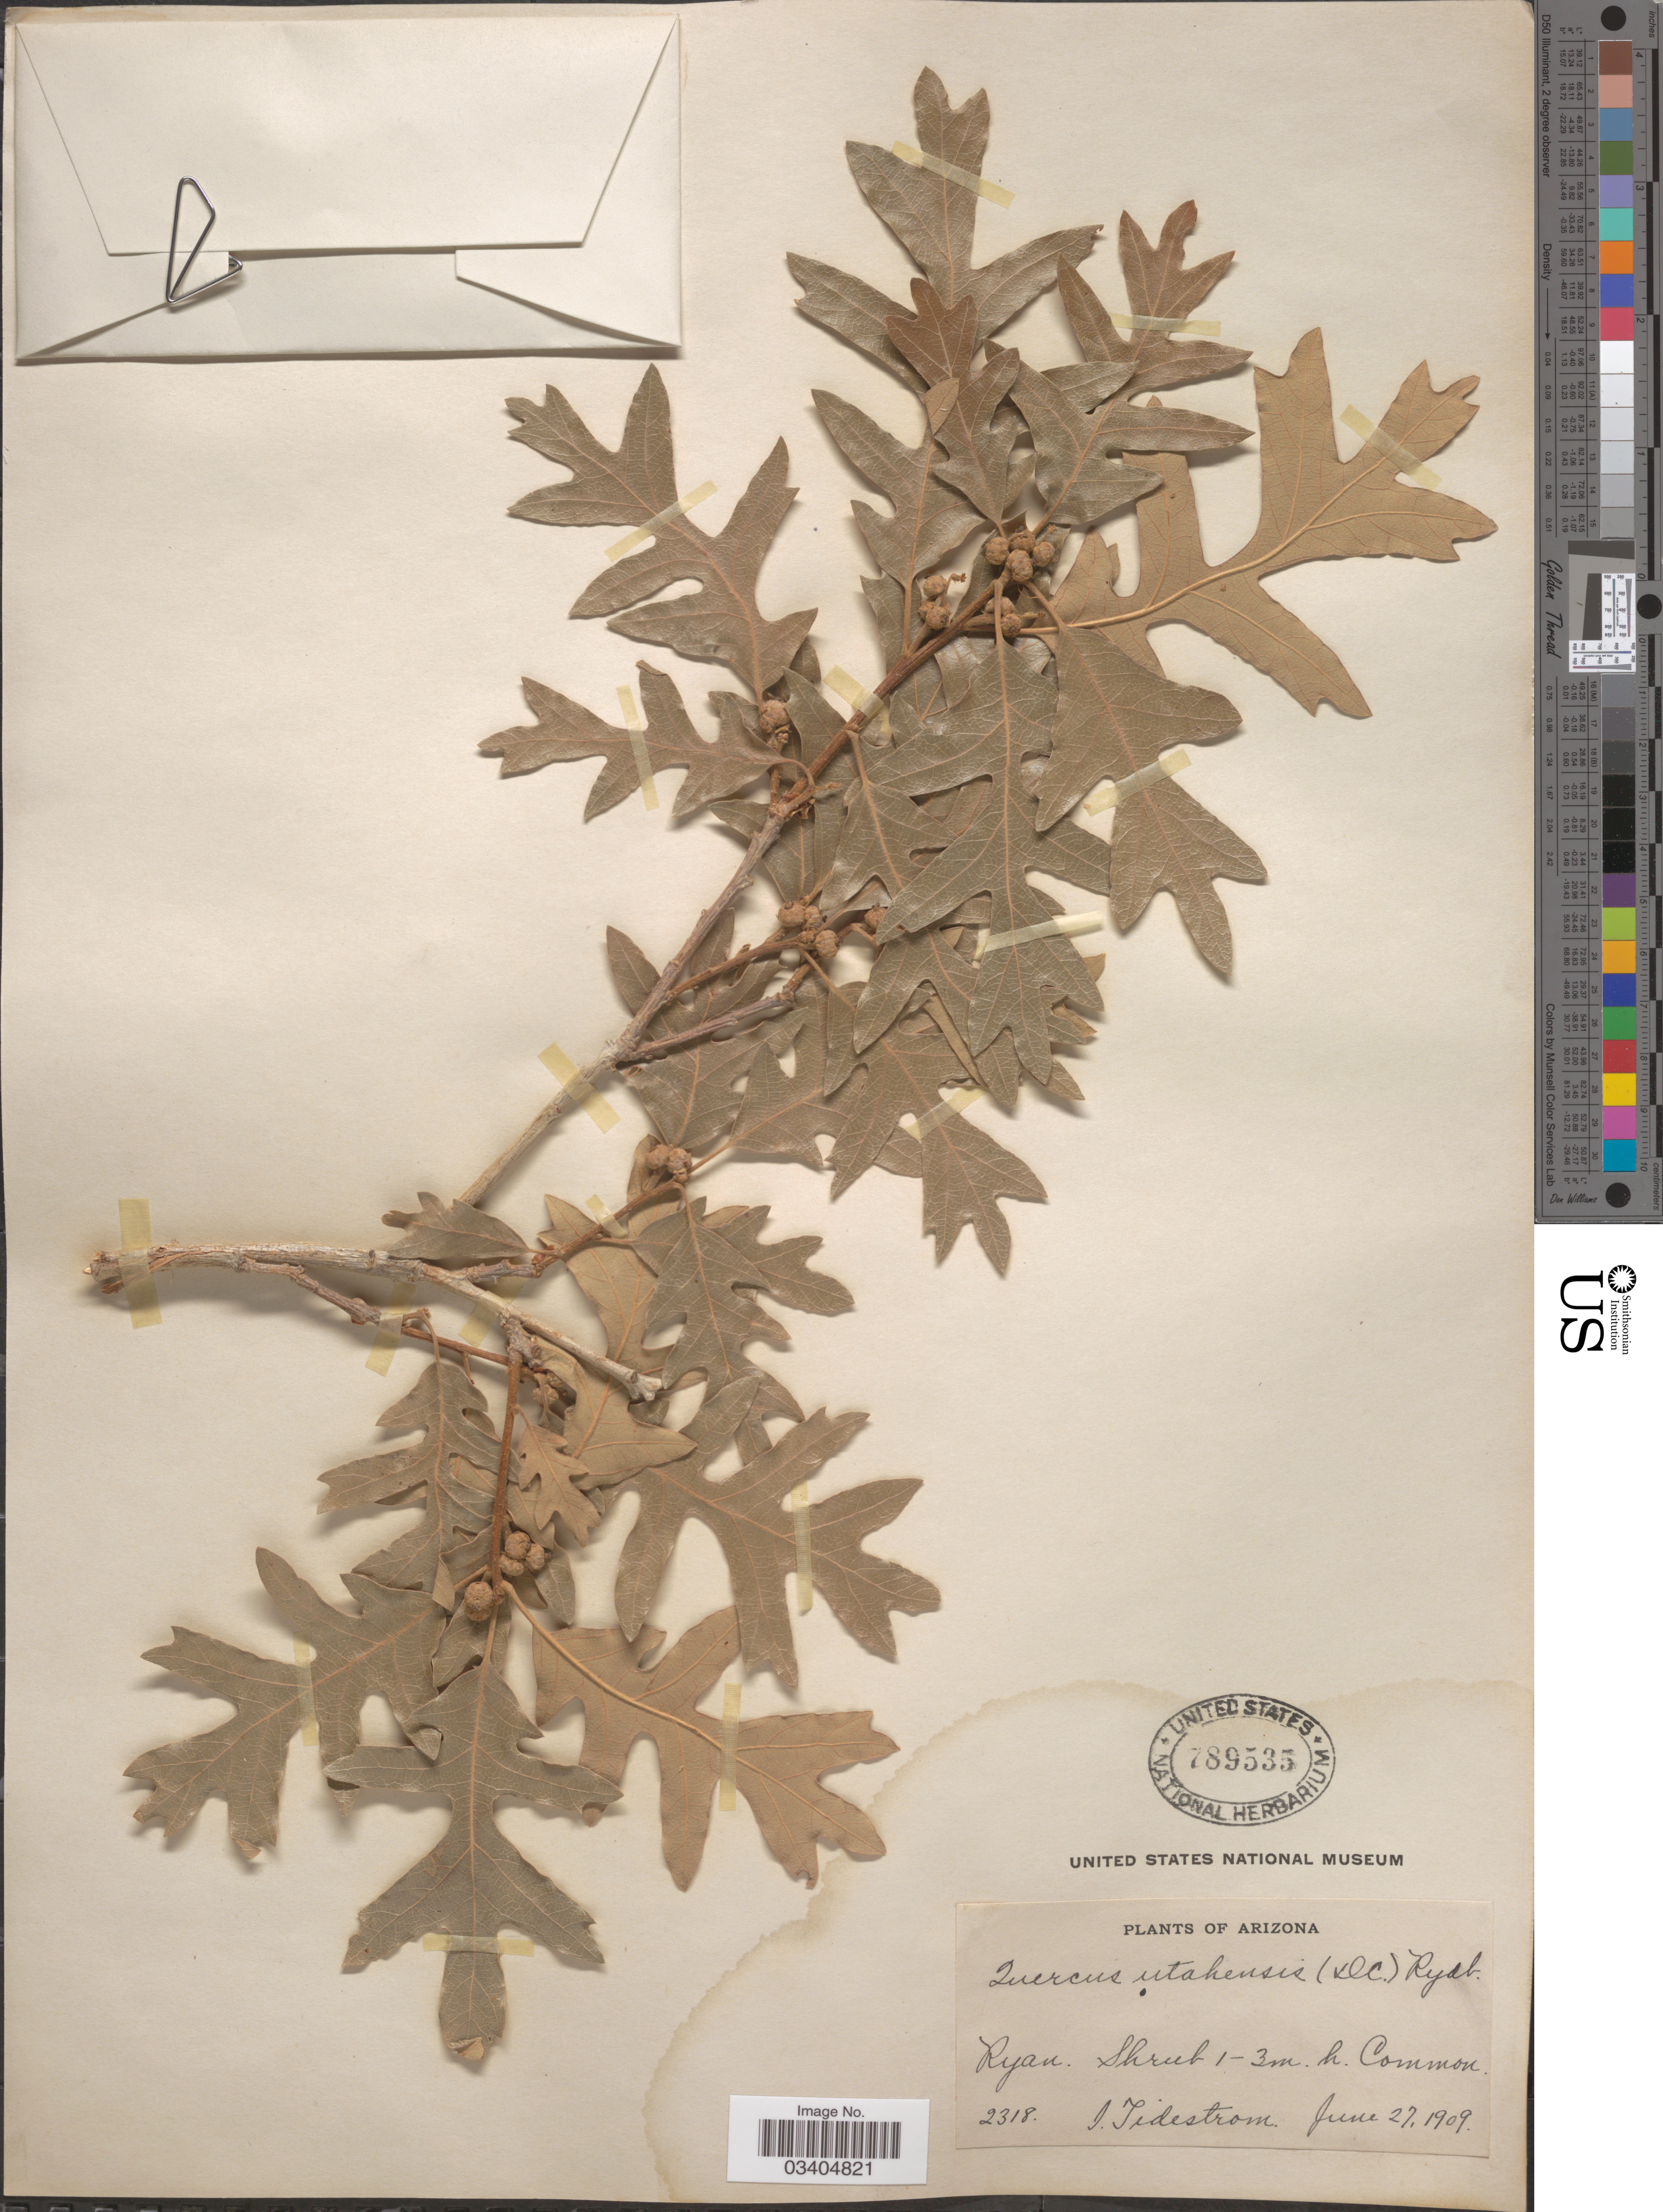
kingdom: Plantae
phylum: Tracheophyta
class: Magnoliopsida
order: Fagales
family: Fagaceae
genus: Quercus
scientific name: Quercus gambelii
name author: Nutt.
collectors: I. F. Tidestrom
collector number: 2318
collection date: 1909-06-27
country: United States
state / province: Arizona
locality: Ryan.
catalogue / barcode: US 789535